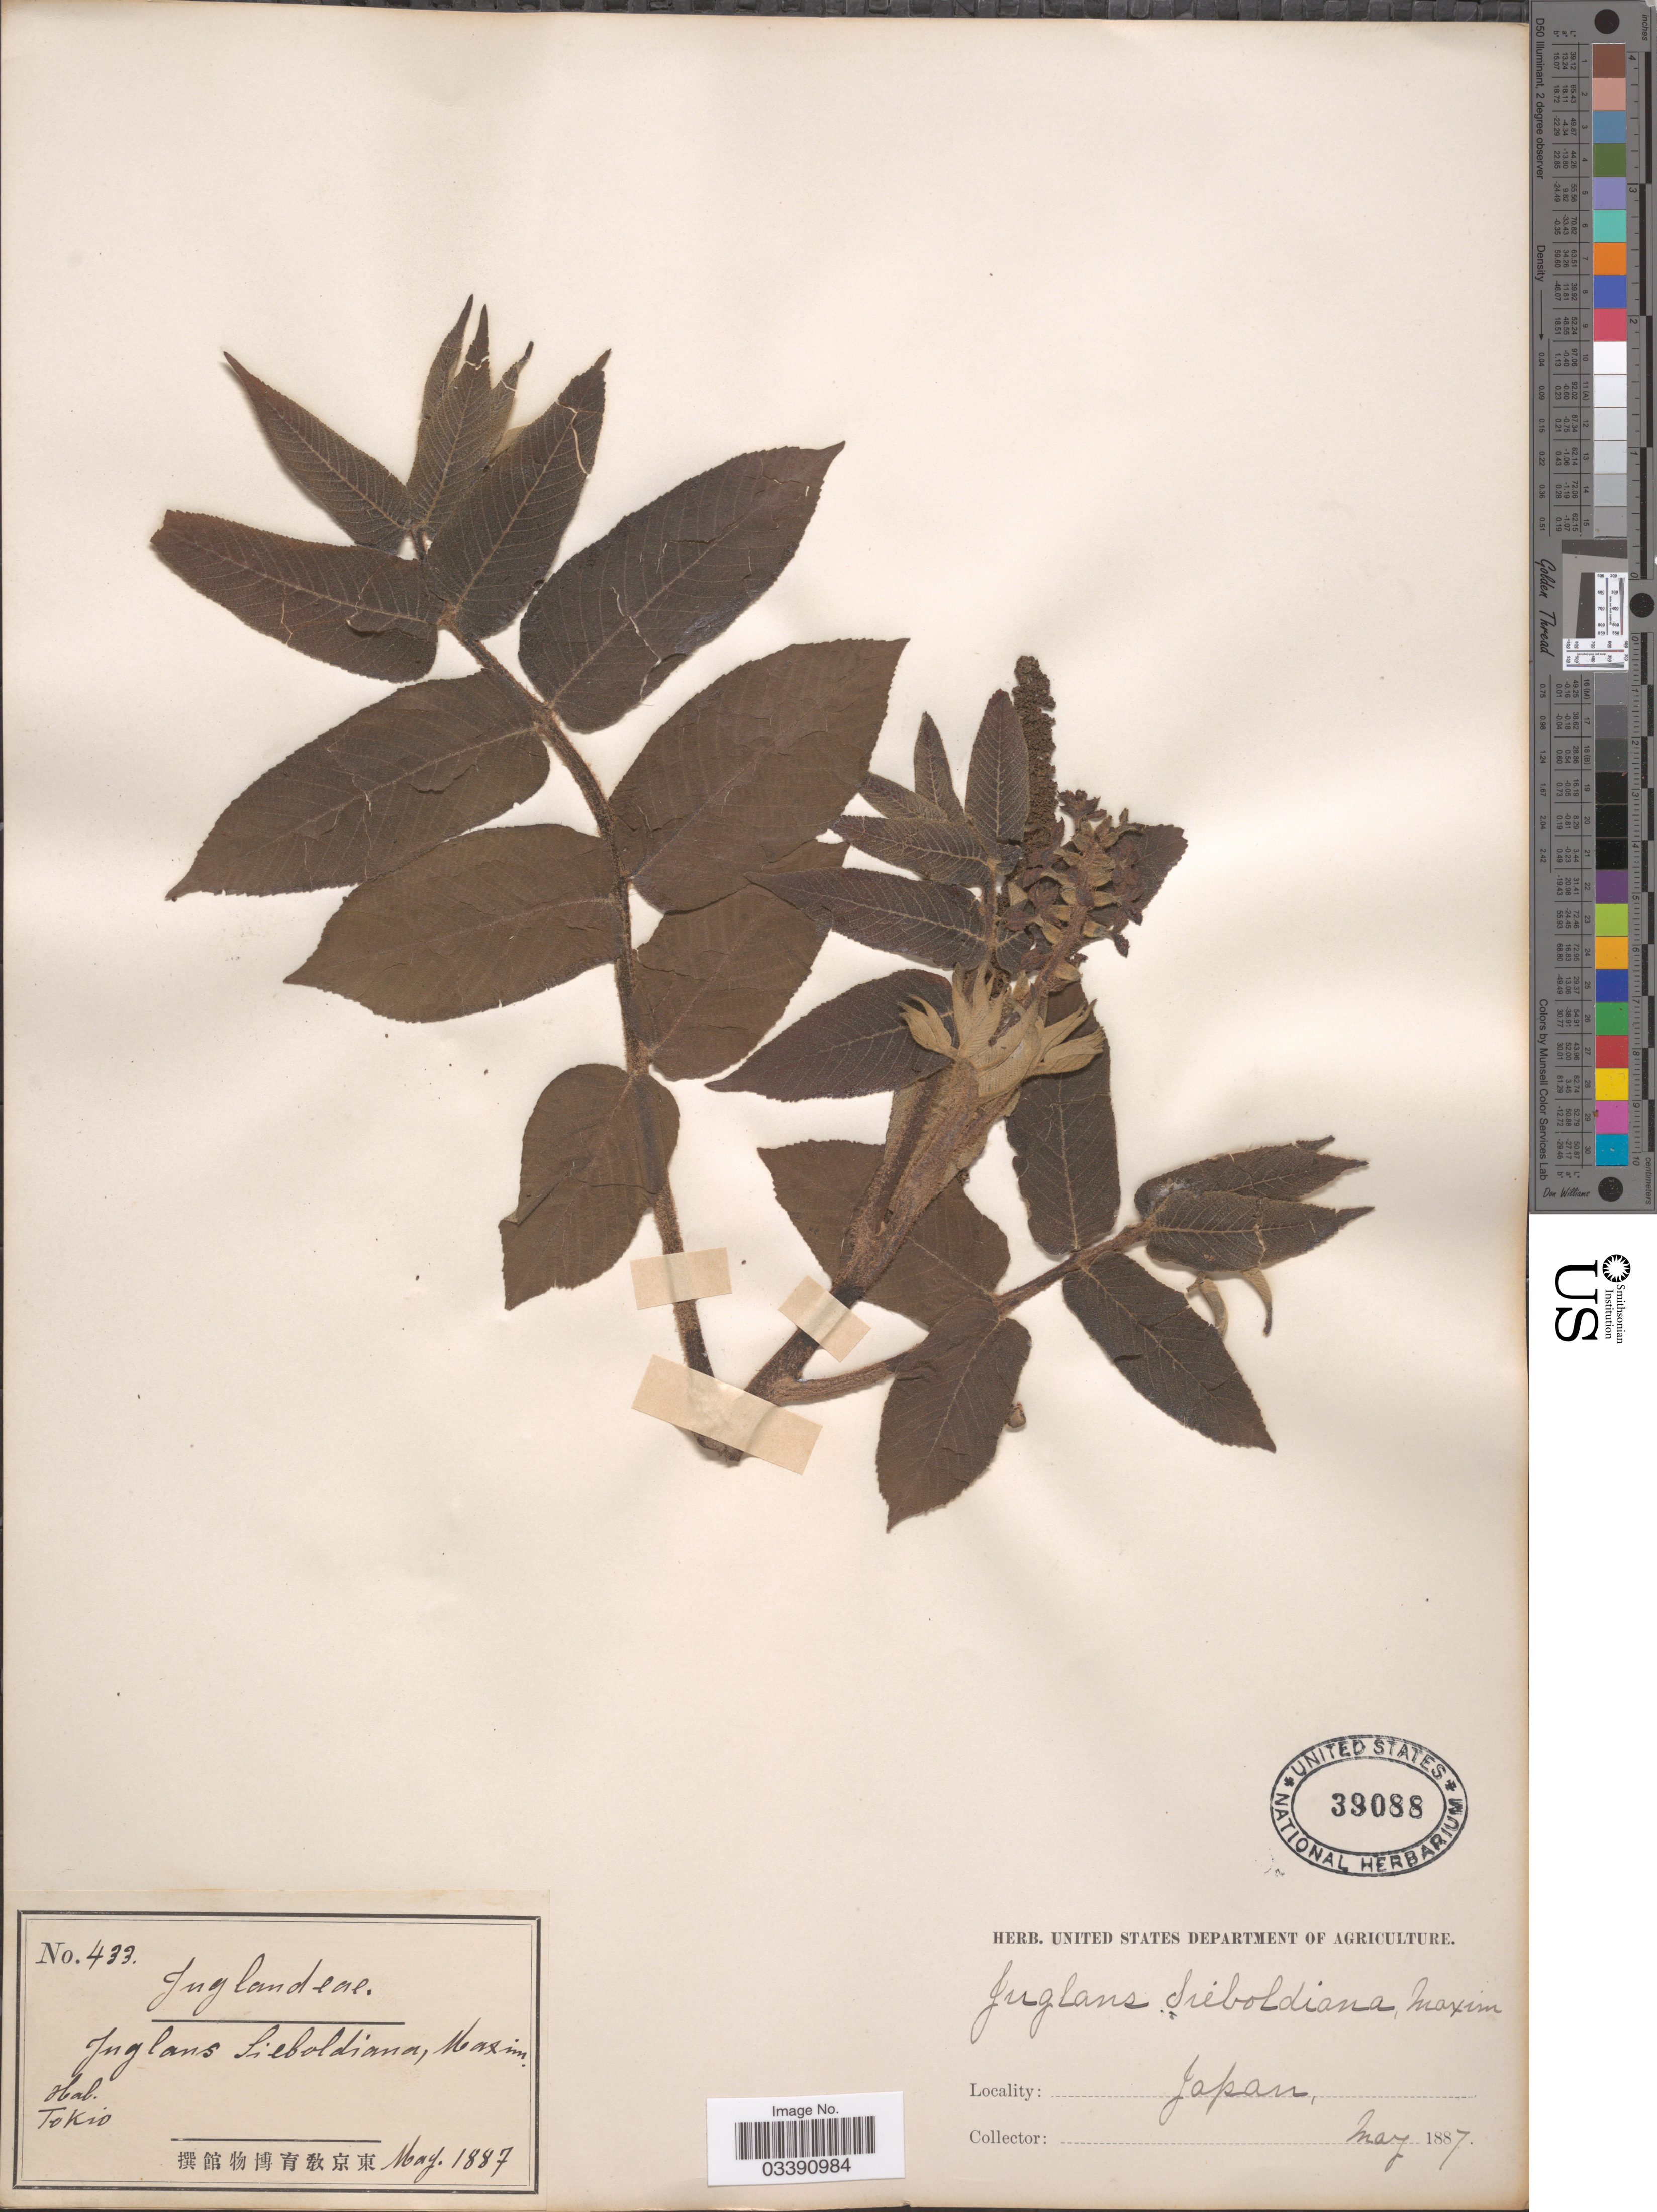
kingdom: Plantae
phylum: Tracheophyta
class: Magnoliopsida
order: Fagales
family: Juglandaceae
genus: Juglans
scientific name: Juglans sieboldiana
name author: Maxim.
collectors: Facchini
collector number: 433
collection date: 1887-05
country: Japan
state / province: Tokyo, Federal City of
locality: Tokio.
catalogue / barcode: US 39088